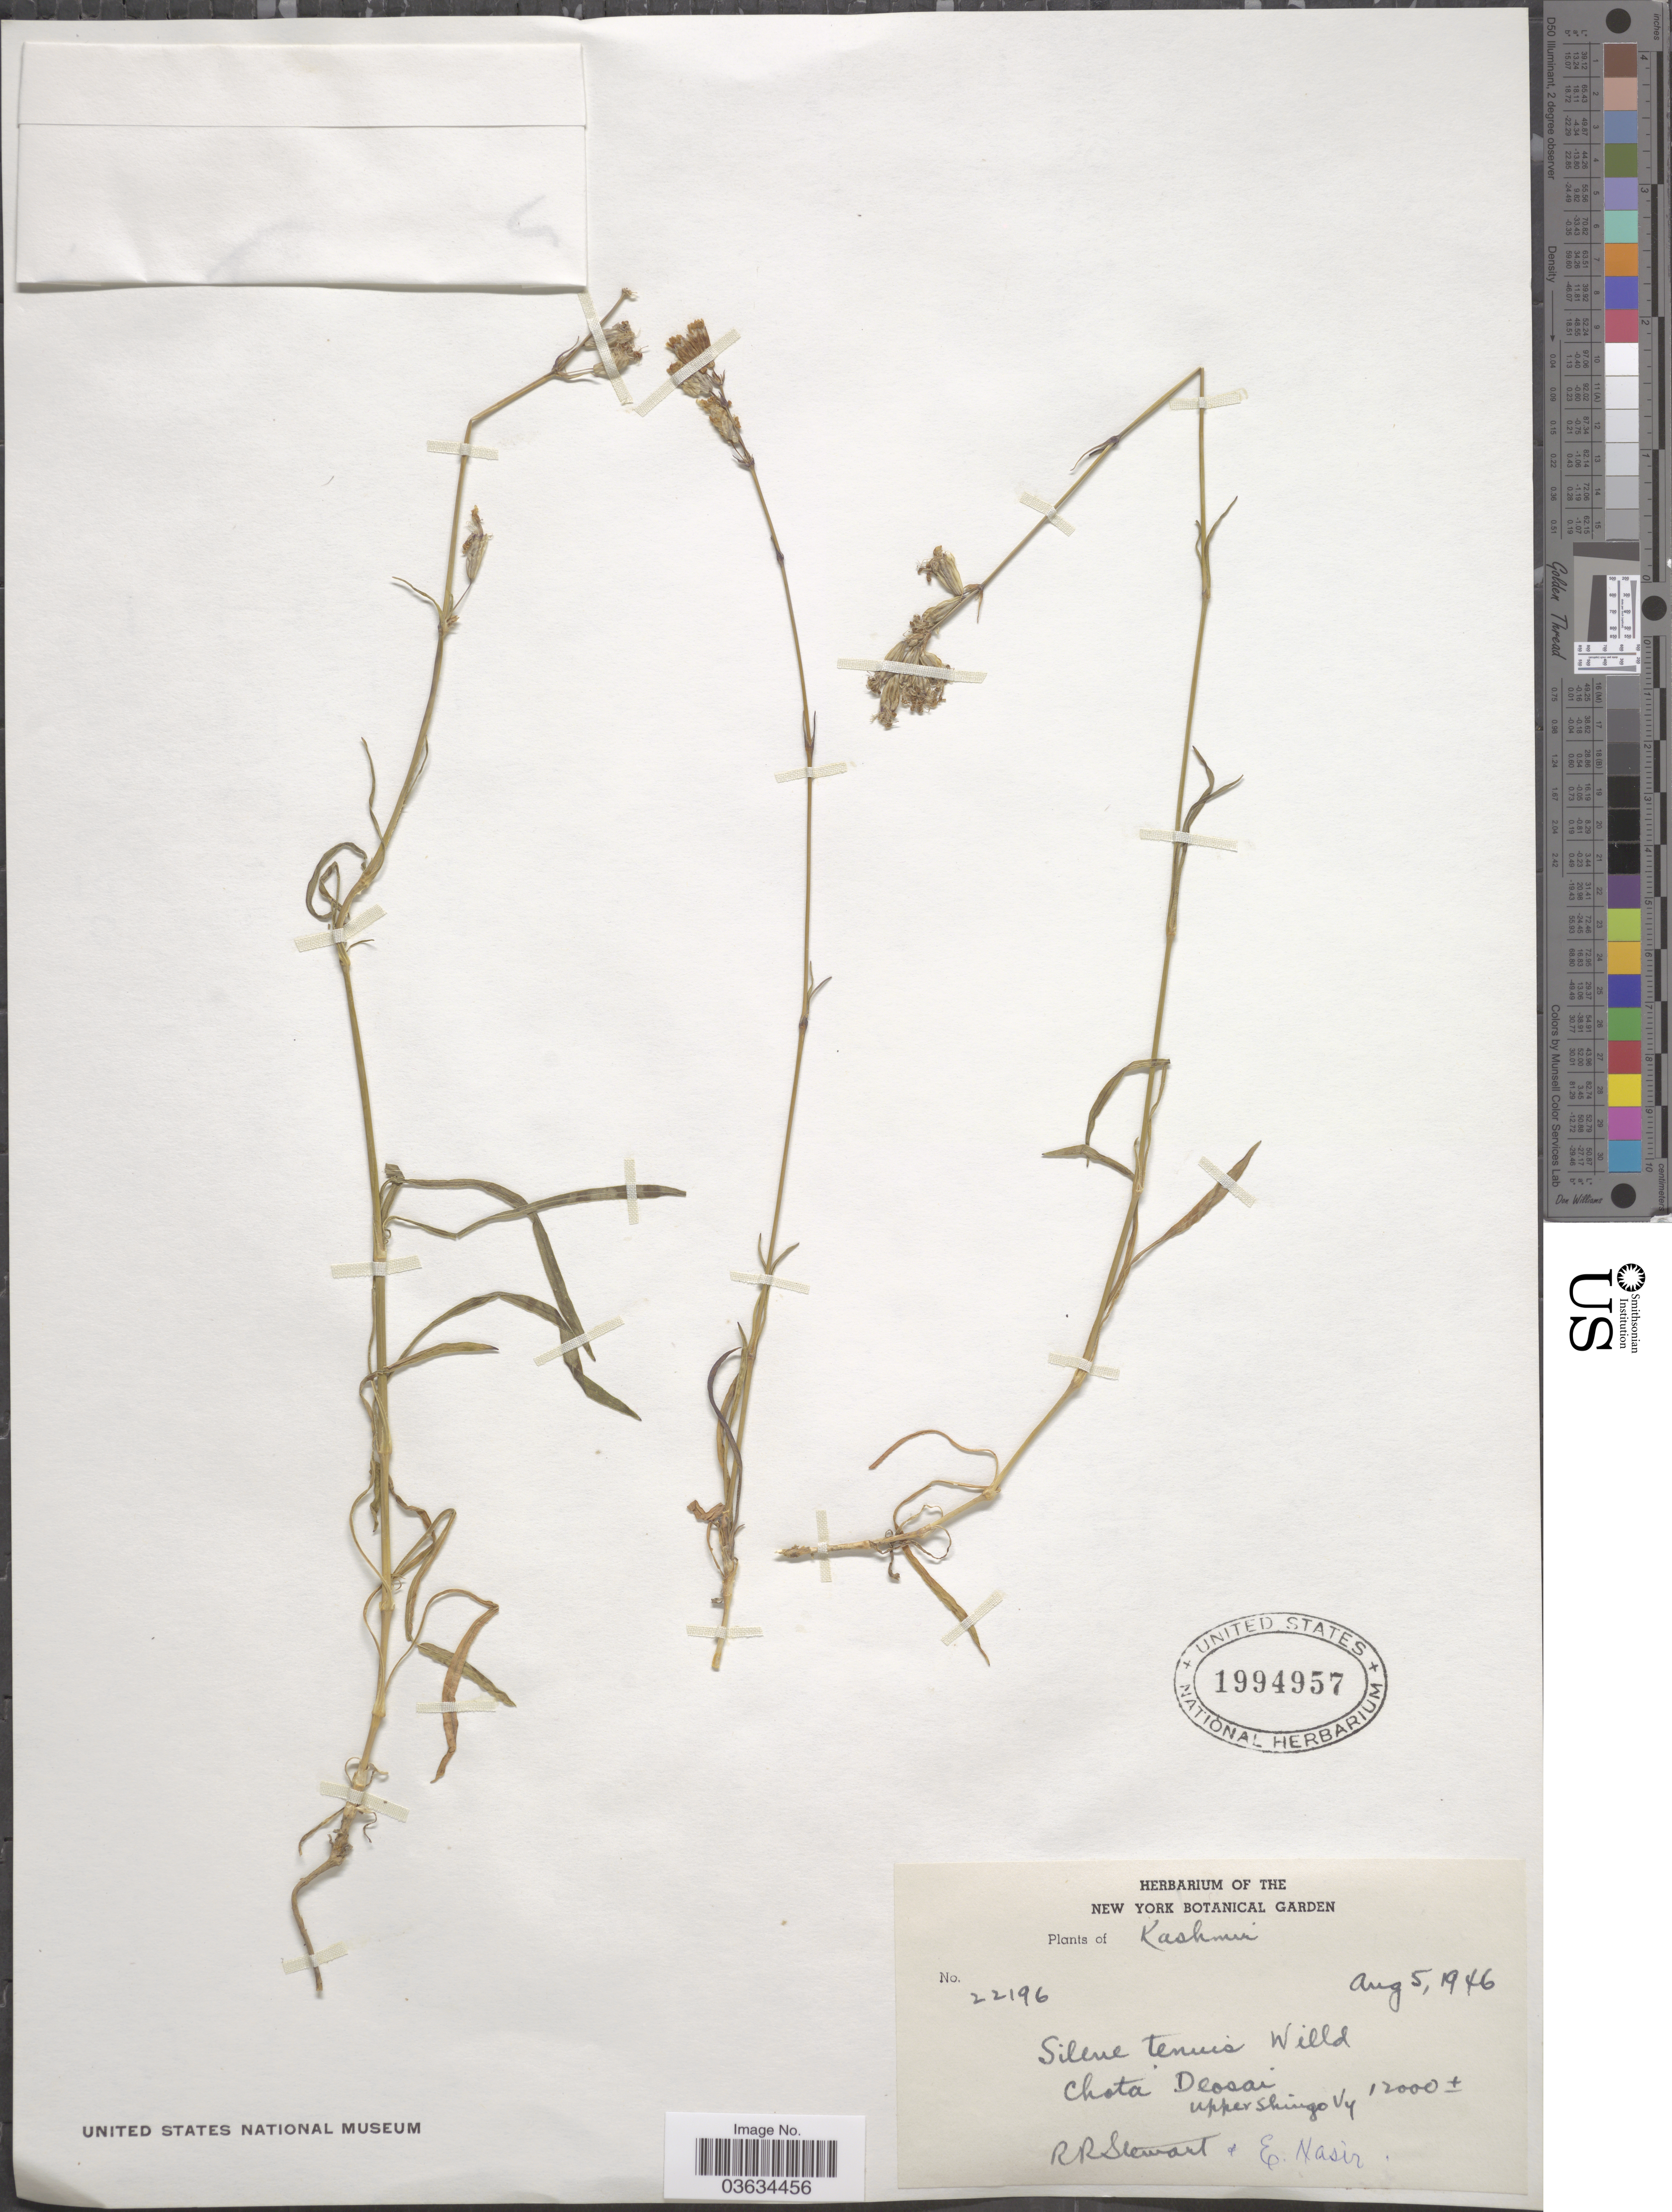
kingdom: Plantae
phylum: Tracheophyta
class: Magnoliopsida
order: Caryophyllales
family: Caryophyllaceae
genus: Silene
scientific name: Silene tenuis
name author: Willd.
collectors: R. Stewart & E. Nasir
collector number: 22196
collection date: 1946-08-05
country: India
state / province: Jammu and Kashmir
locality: Kashmir. Chota Deosai upper Shingo Vy.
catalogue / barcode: US 1994957